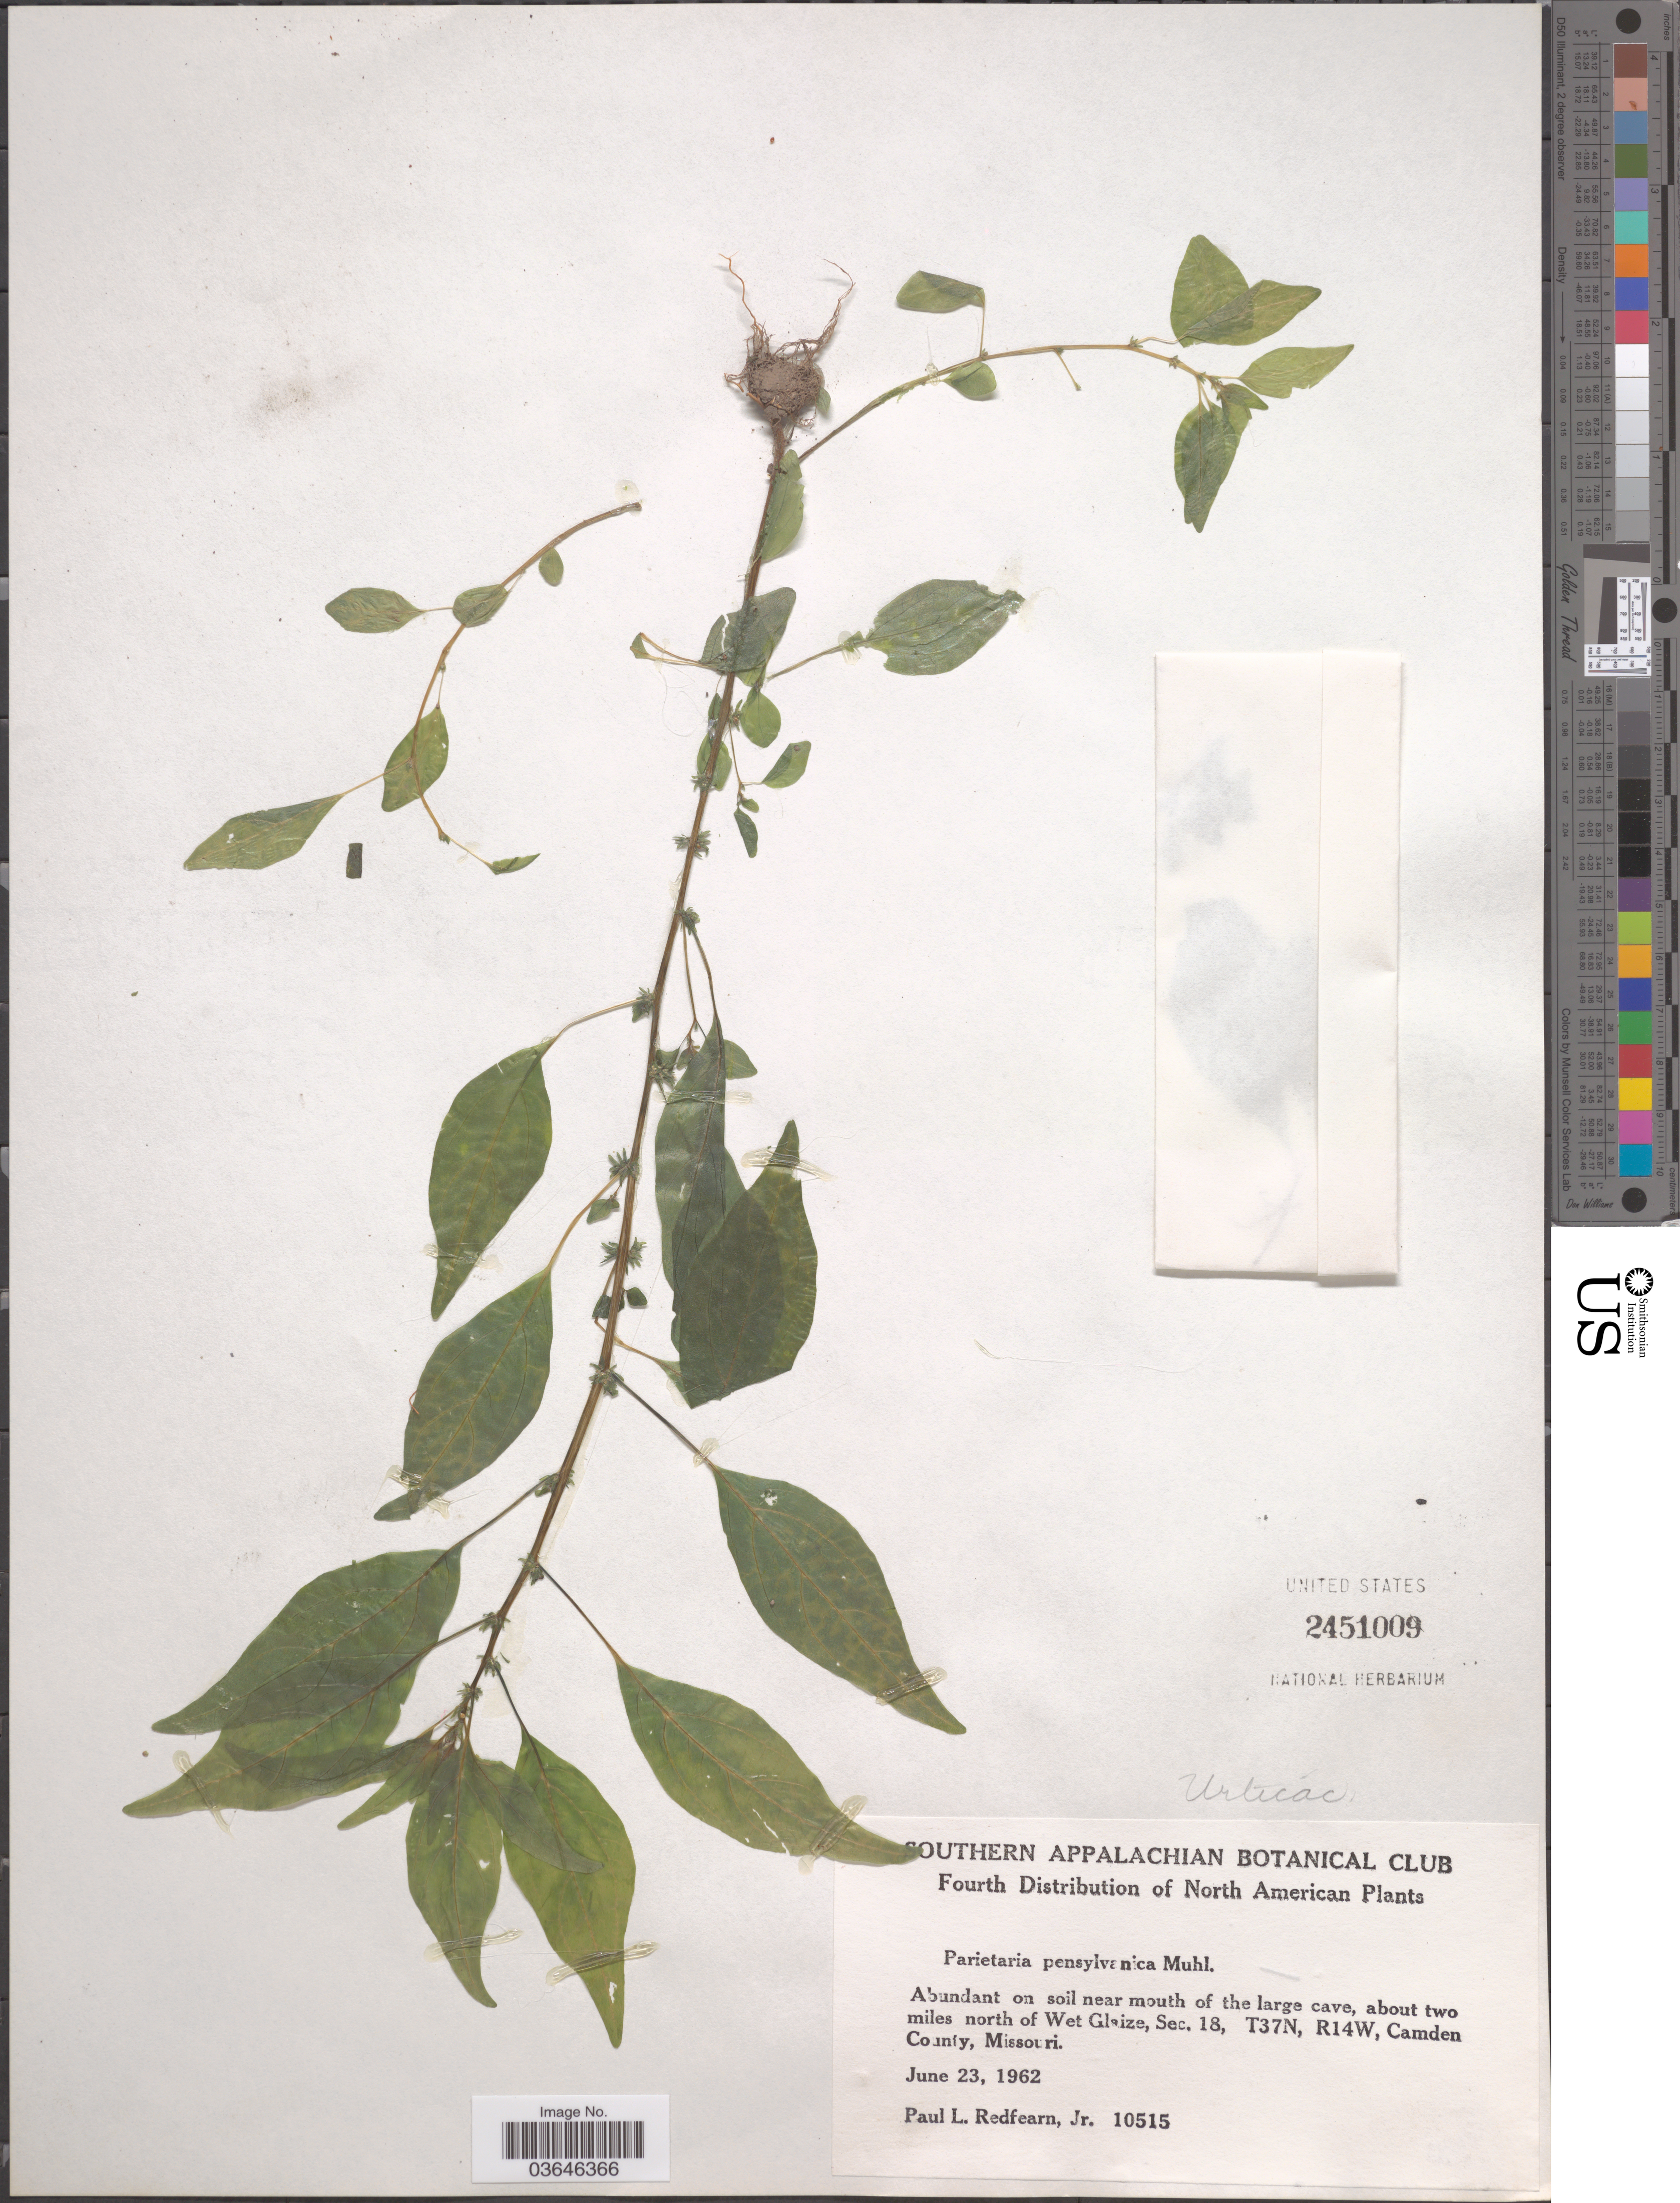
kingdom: Plantae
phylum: Tracheophyta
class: Magnoliopsida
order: Rosales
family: Urticaceae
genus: Parietaria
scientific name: Parietaria pensylvanica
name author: Muhl. ex Willd.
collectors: P. Redfearn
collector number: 10515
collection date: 1962-06-23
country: United States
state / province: Missouri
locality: Abundant on soil near mouth of the large cave, about two miles north of Wet Glaize, Sec. 18, T37N. R14W, Camden County.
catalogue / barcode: US 2451009